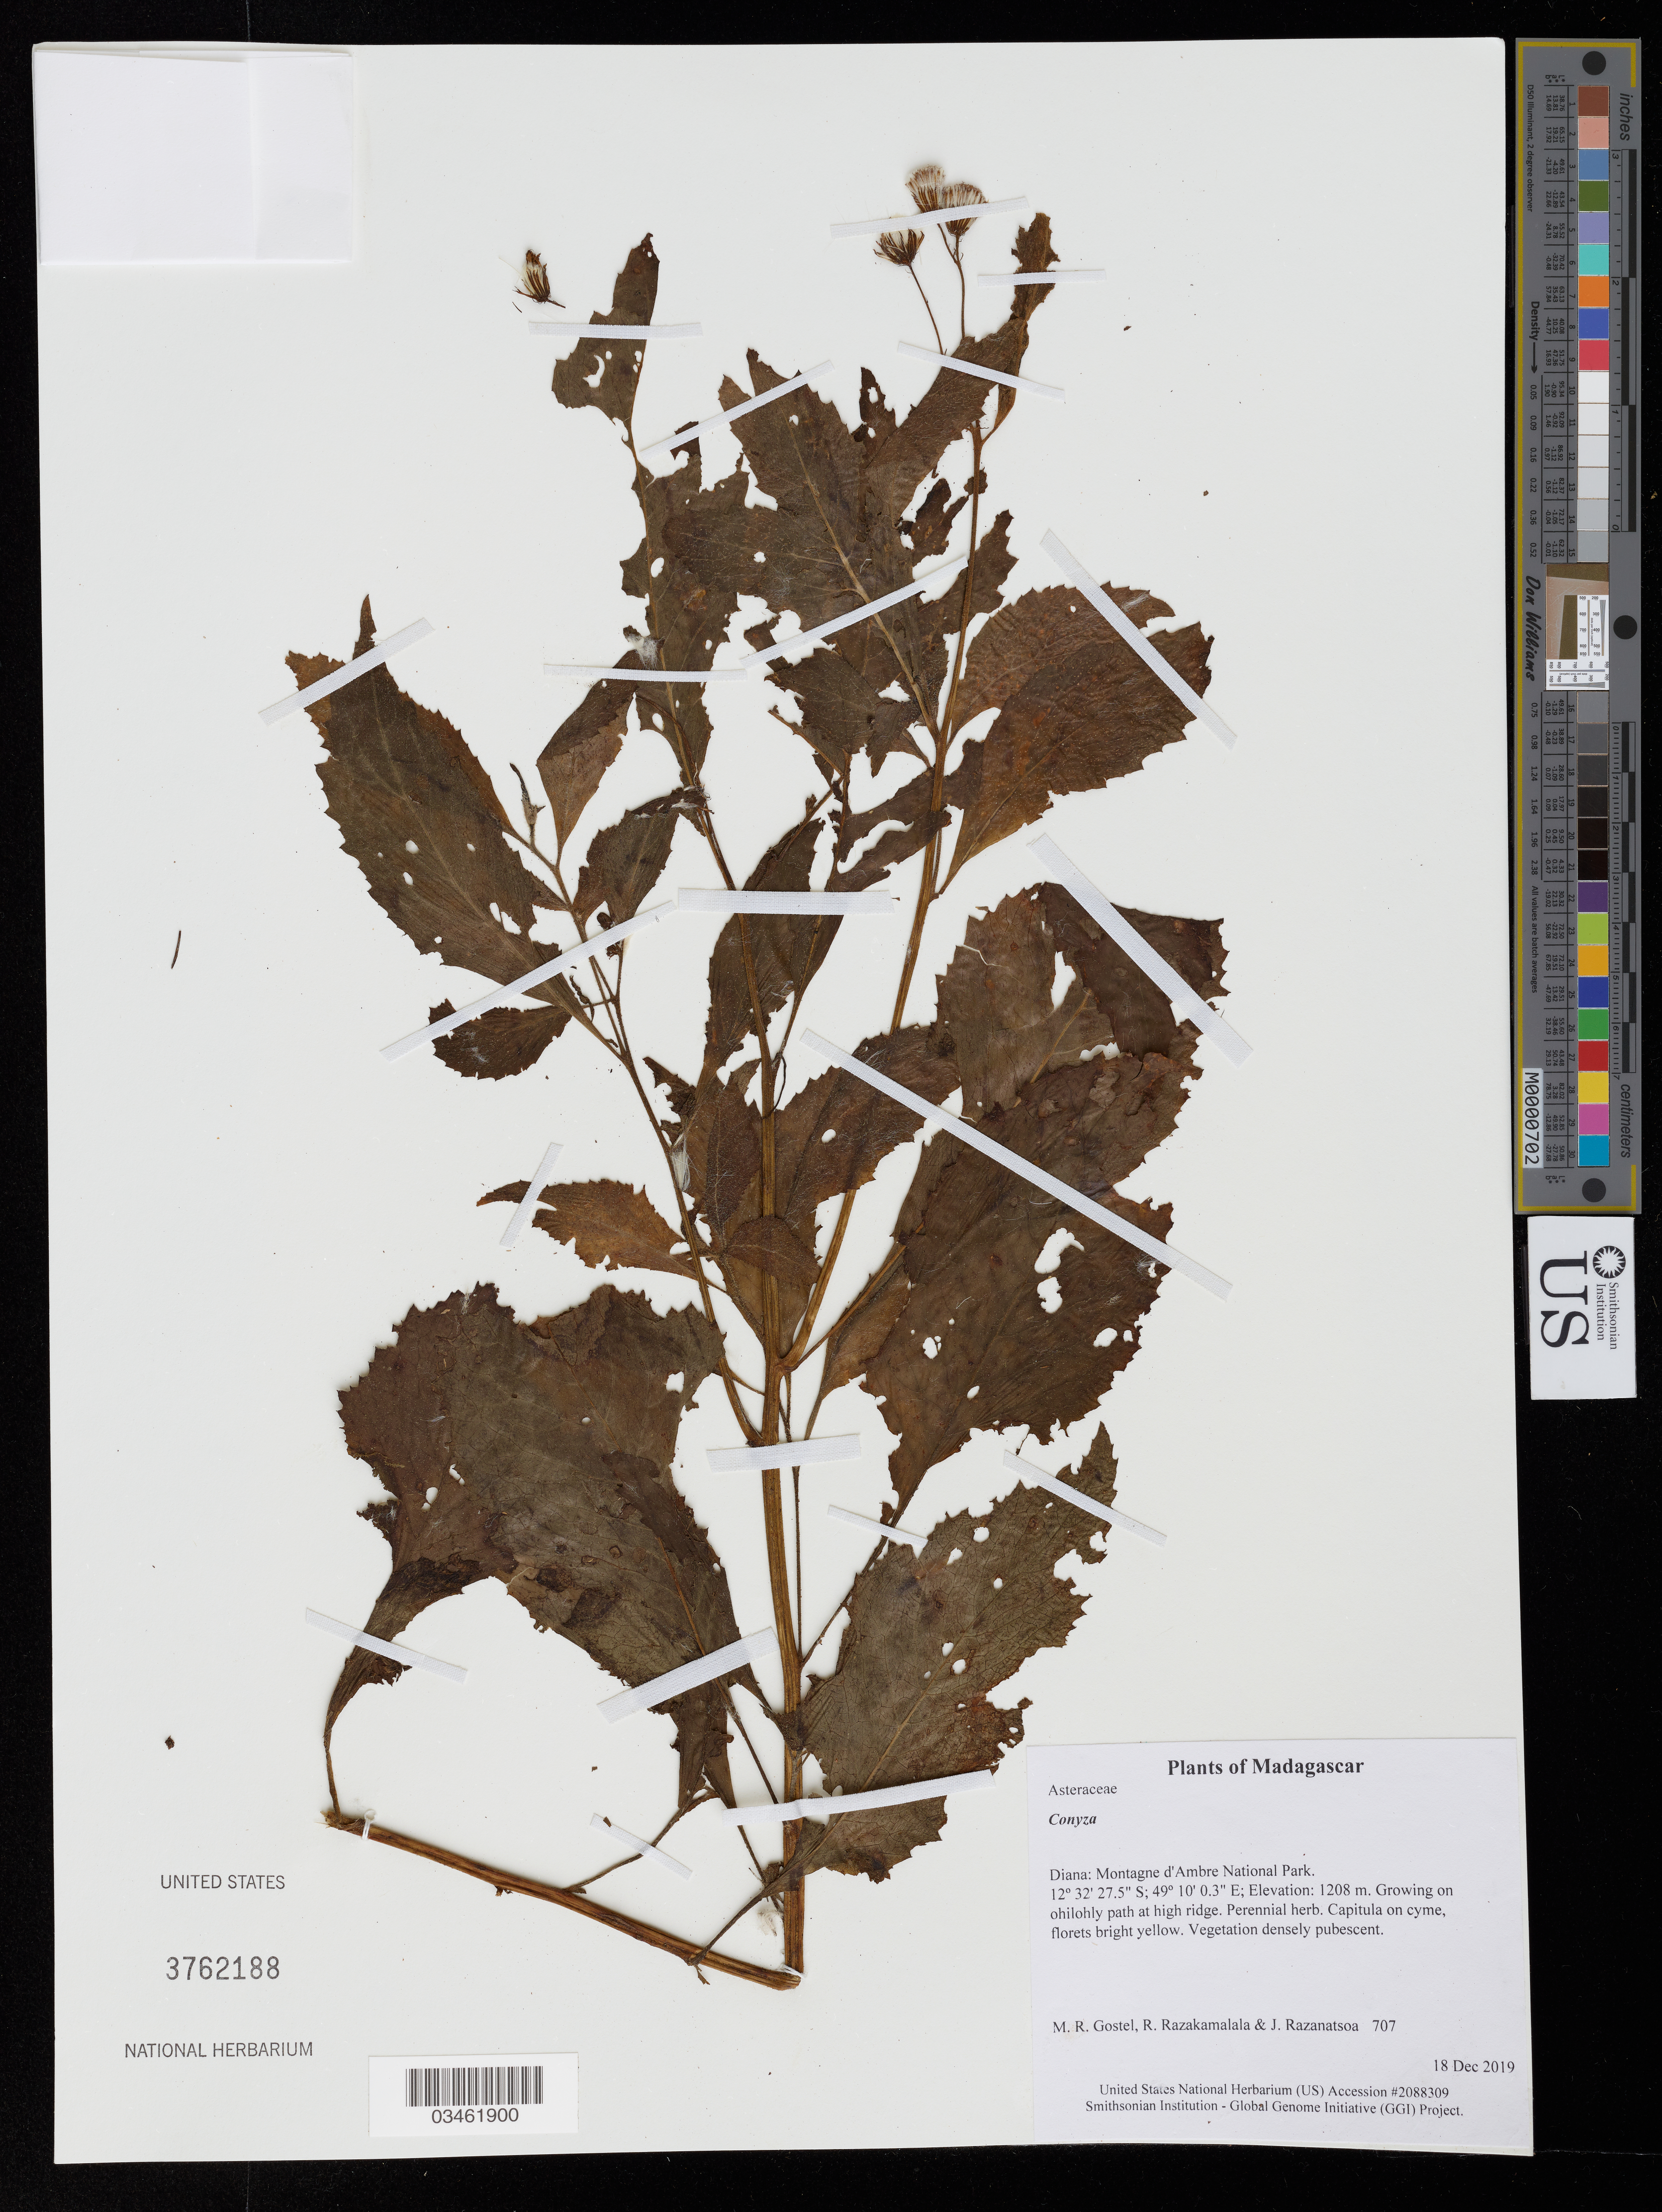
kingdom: Plantae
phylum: Tracheophyta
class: Magnoliopsida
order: Asterales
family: Asteraceae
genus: Conyza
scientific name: Conyza sp.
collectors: M. R. Gostel, R. Razakamalala & J. Razanatsoa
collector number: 707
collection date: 2019-12-18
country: Madagascar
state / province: Diana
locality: Montagne d'Ambre National Park.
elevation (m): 1208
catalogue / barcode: US 3762188